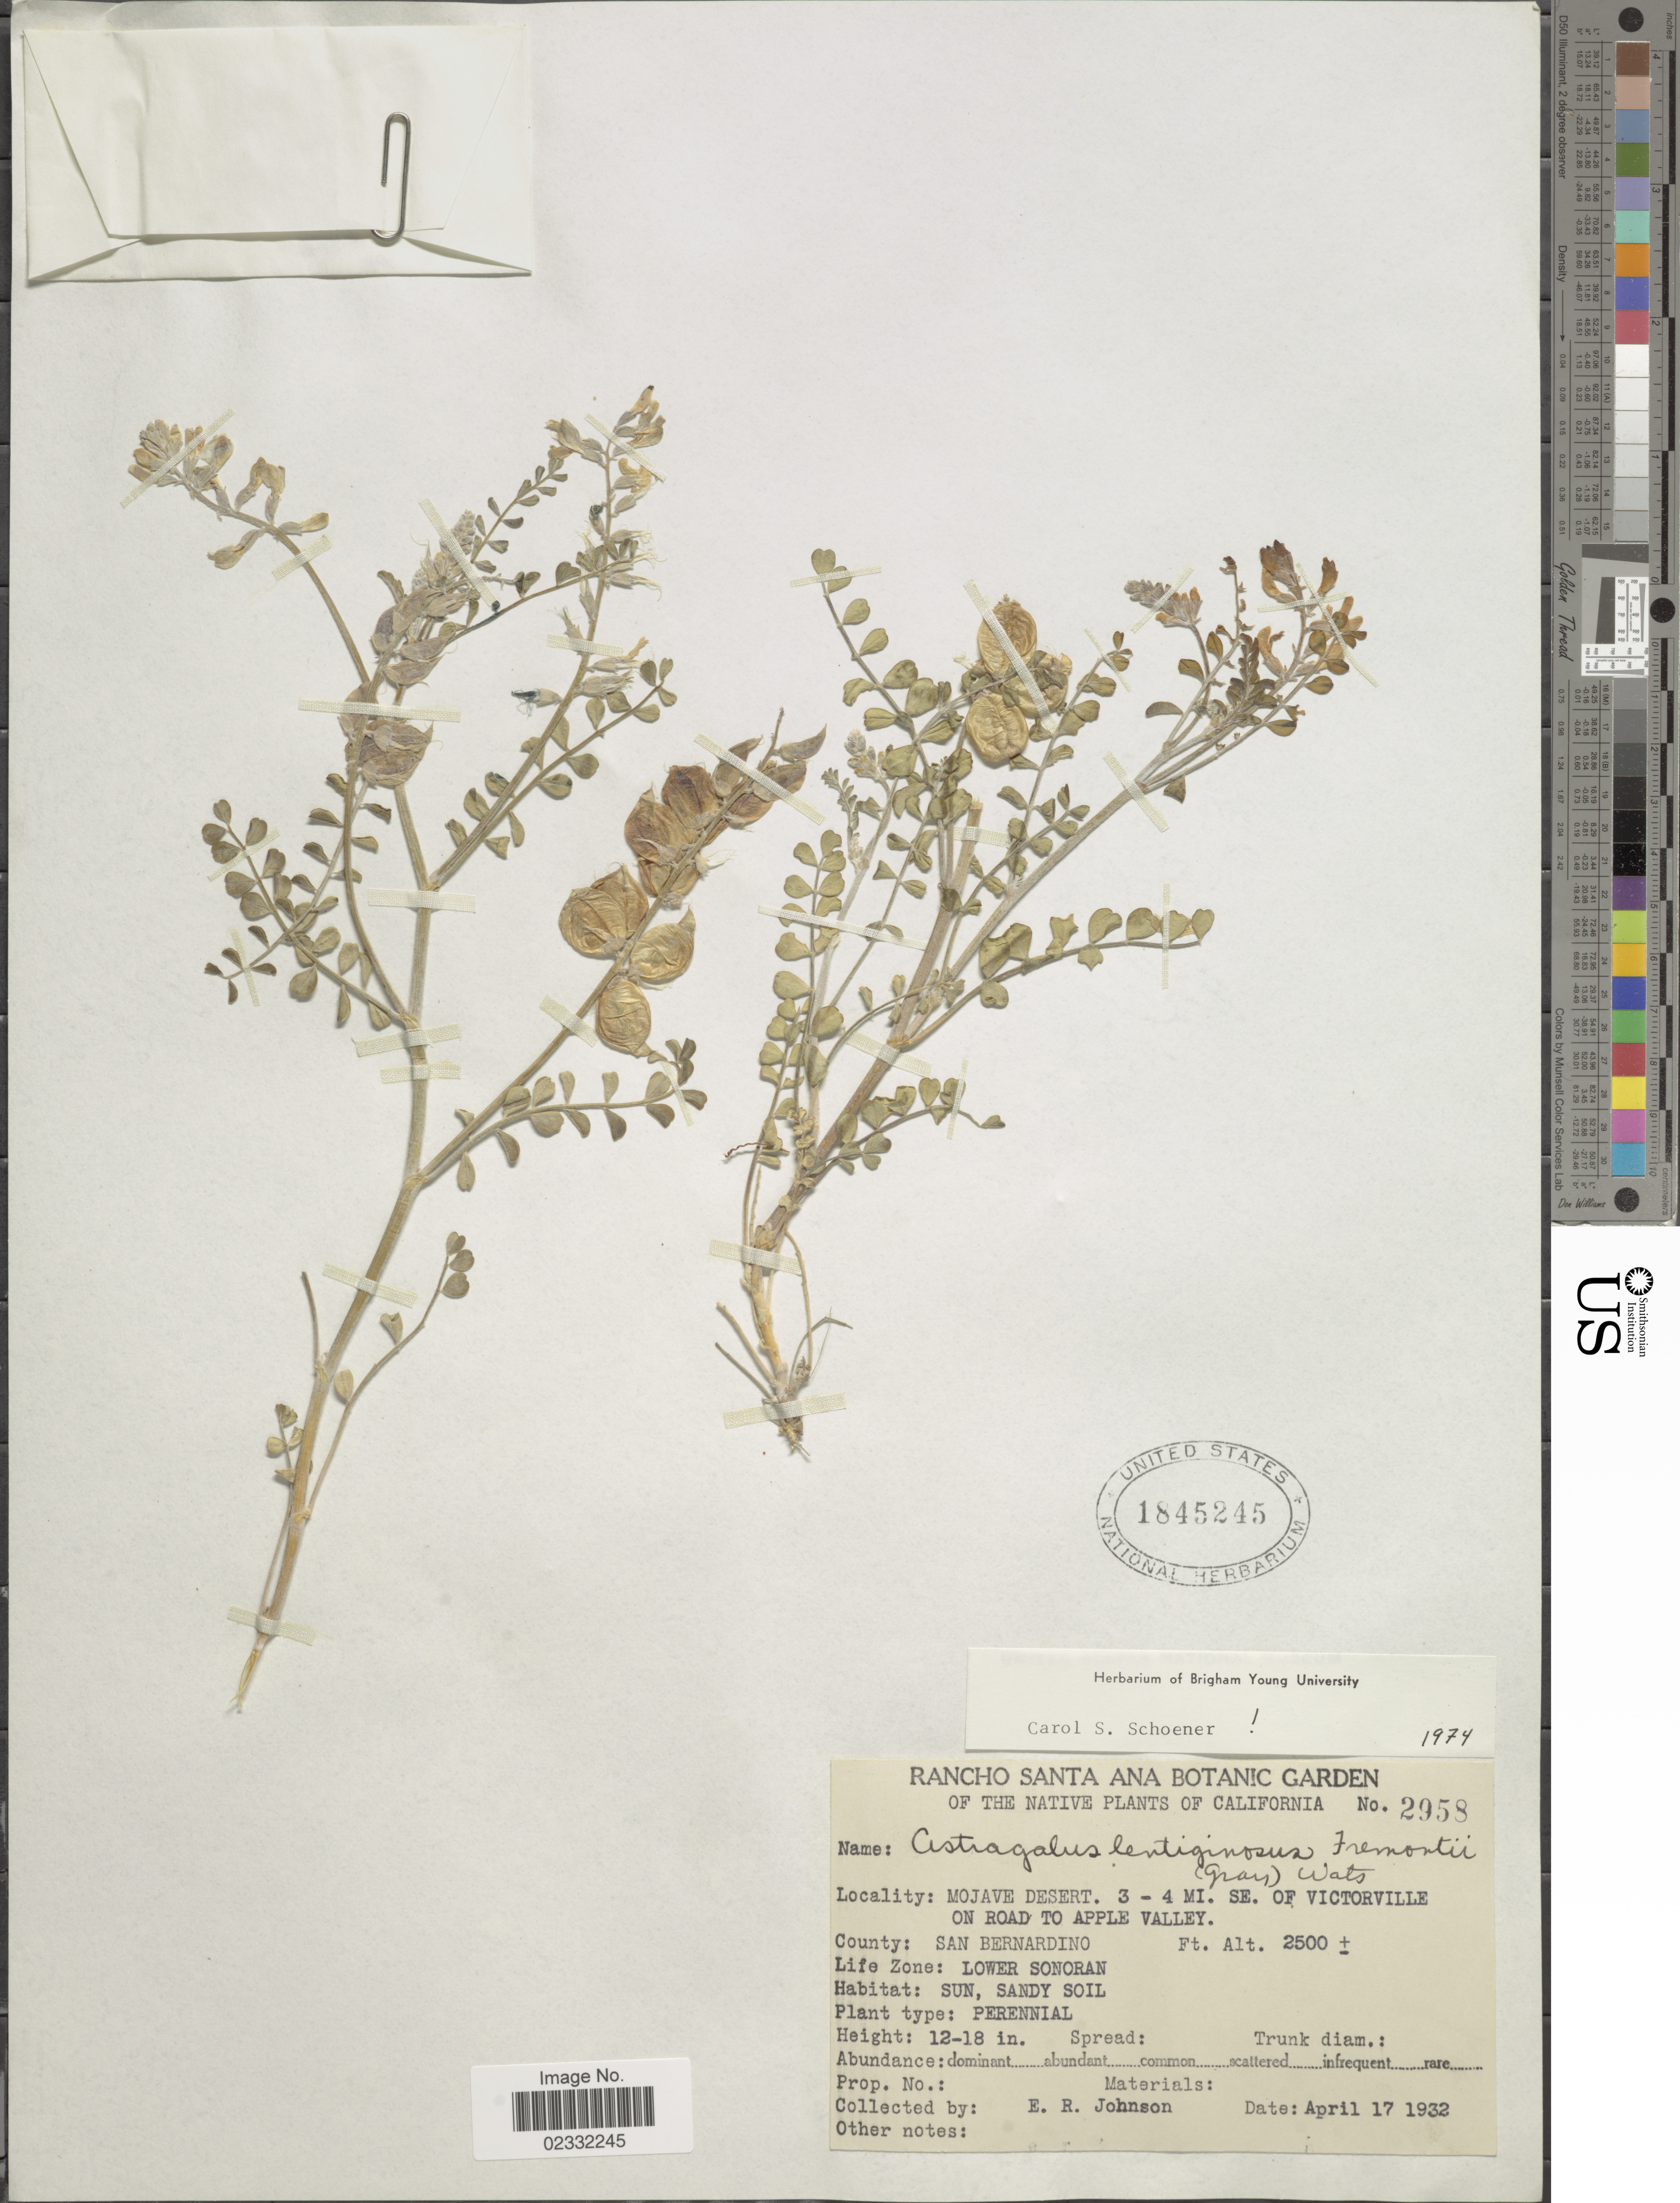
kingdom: Plantae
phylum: Tracheophyta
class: Magnoliopsida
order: Fabales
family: Fabaceae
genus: Astragalus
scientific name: Astragalus lentiginosus var. fremontii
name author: (A. Gray ex Torr.) S. Watson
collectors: E. R. Johnson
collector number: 2958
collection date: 1932-04-17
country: United States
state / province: California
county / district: San Bernardino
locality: The Native of California, Mojave Desert. 3-4 mi SE of Victorville on Road to Apple Valley, County: San Bernardino, Life Zone: Lower Sonoran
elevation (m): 762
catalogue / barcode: US 1845245